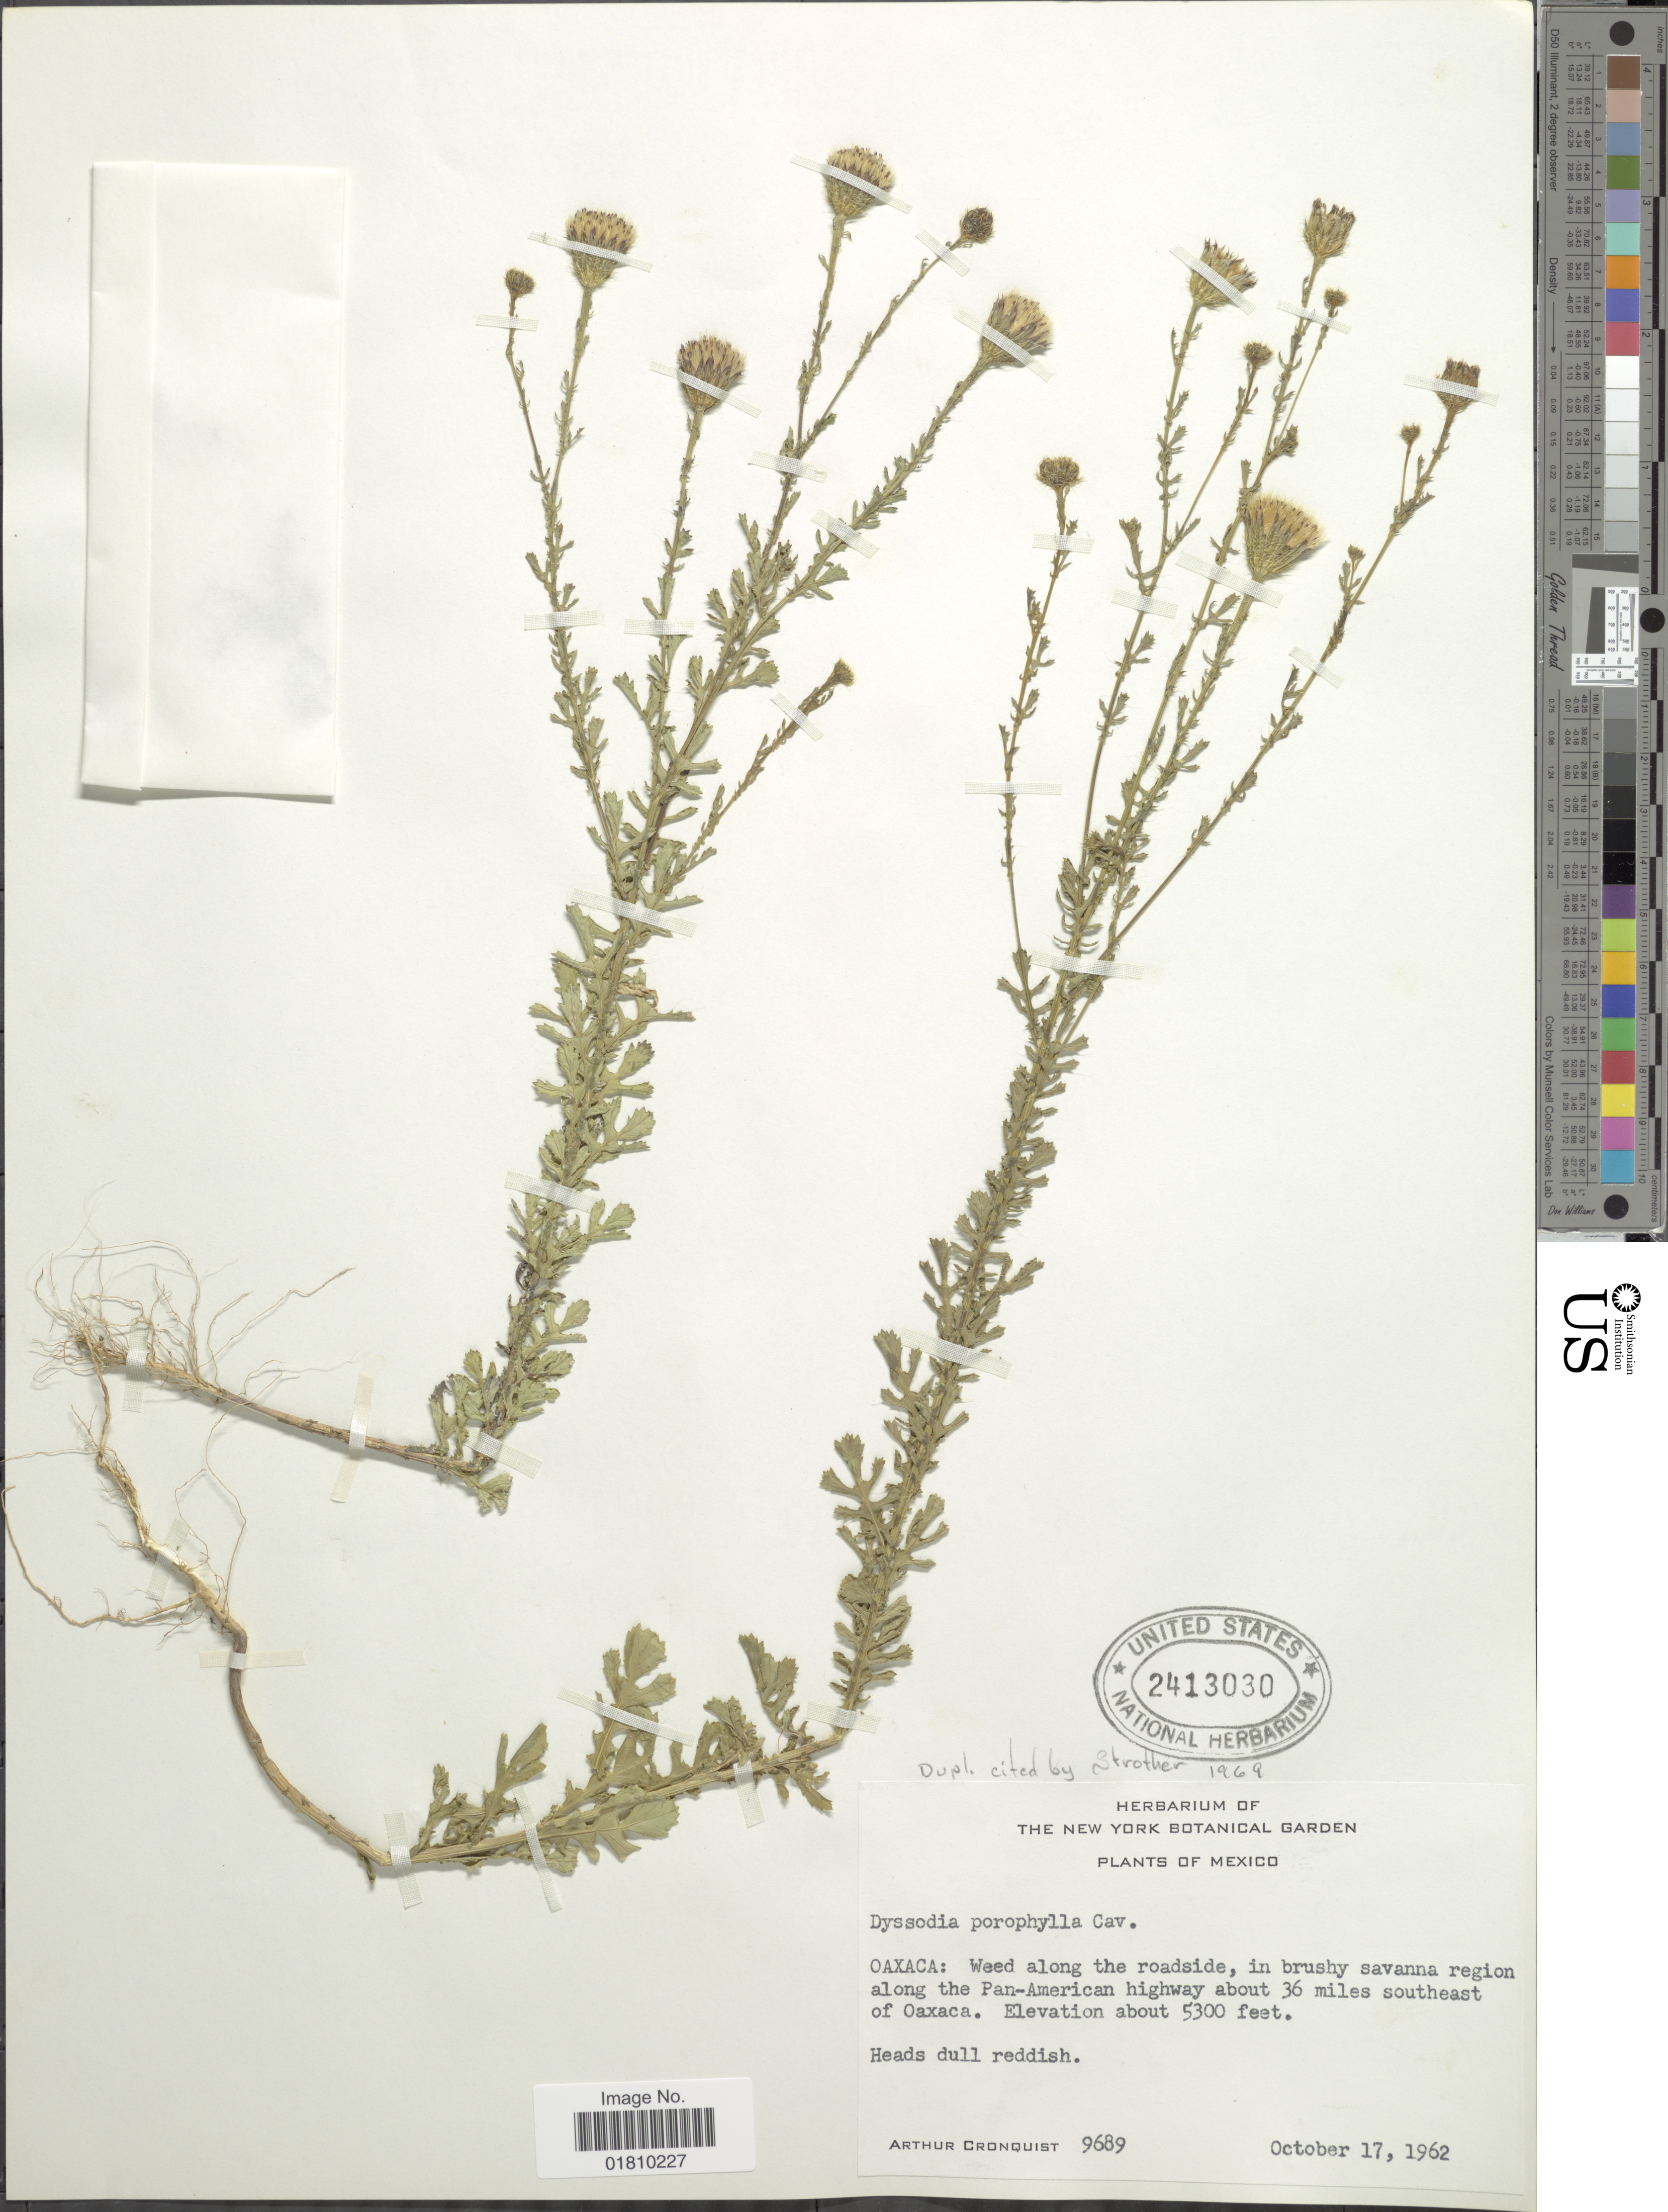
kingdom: Plantae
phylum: Tracheophyta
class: Magnoliopsida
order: Asterales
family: Asteraceae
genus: Adenophyllum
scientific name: Adenophyllum porophyllum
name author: (Cav.) Hemsl.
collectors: A. J. Cronquist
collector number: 9689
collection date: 1962-10-17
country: Mexico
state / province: Oaxaca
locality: Weed along the roadside, in brushy savanna region along the Pan-American highway about 36 miles southeast of Oaxaca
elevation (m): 1615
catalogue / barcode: US 2413030